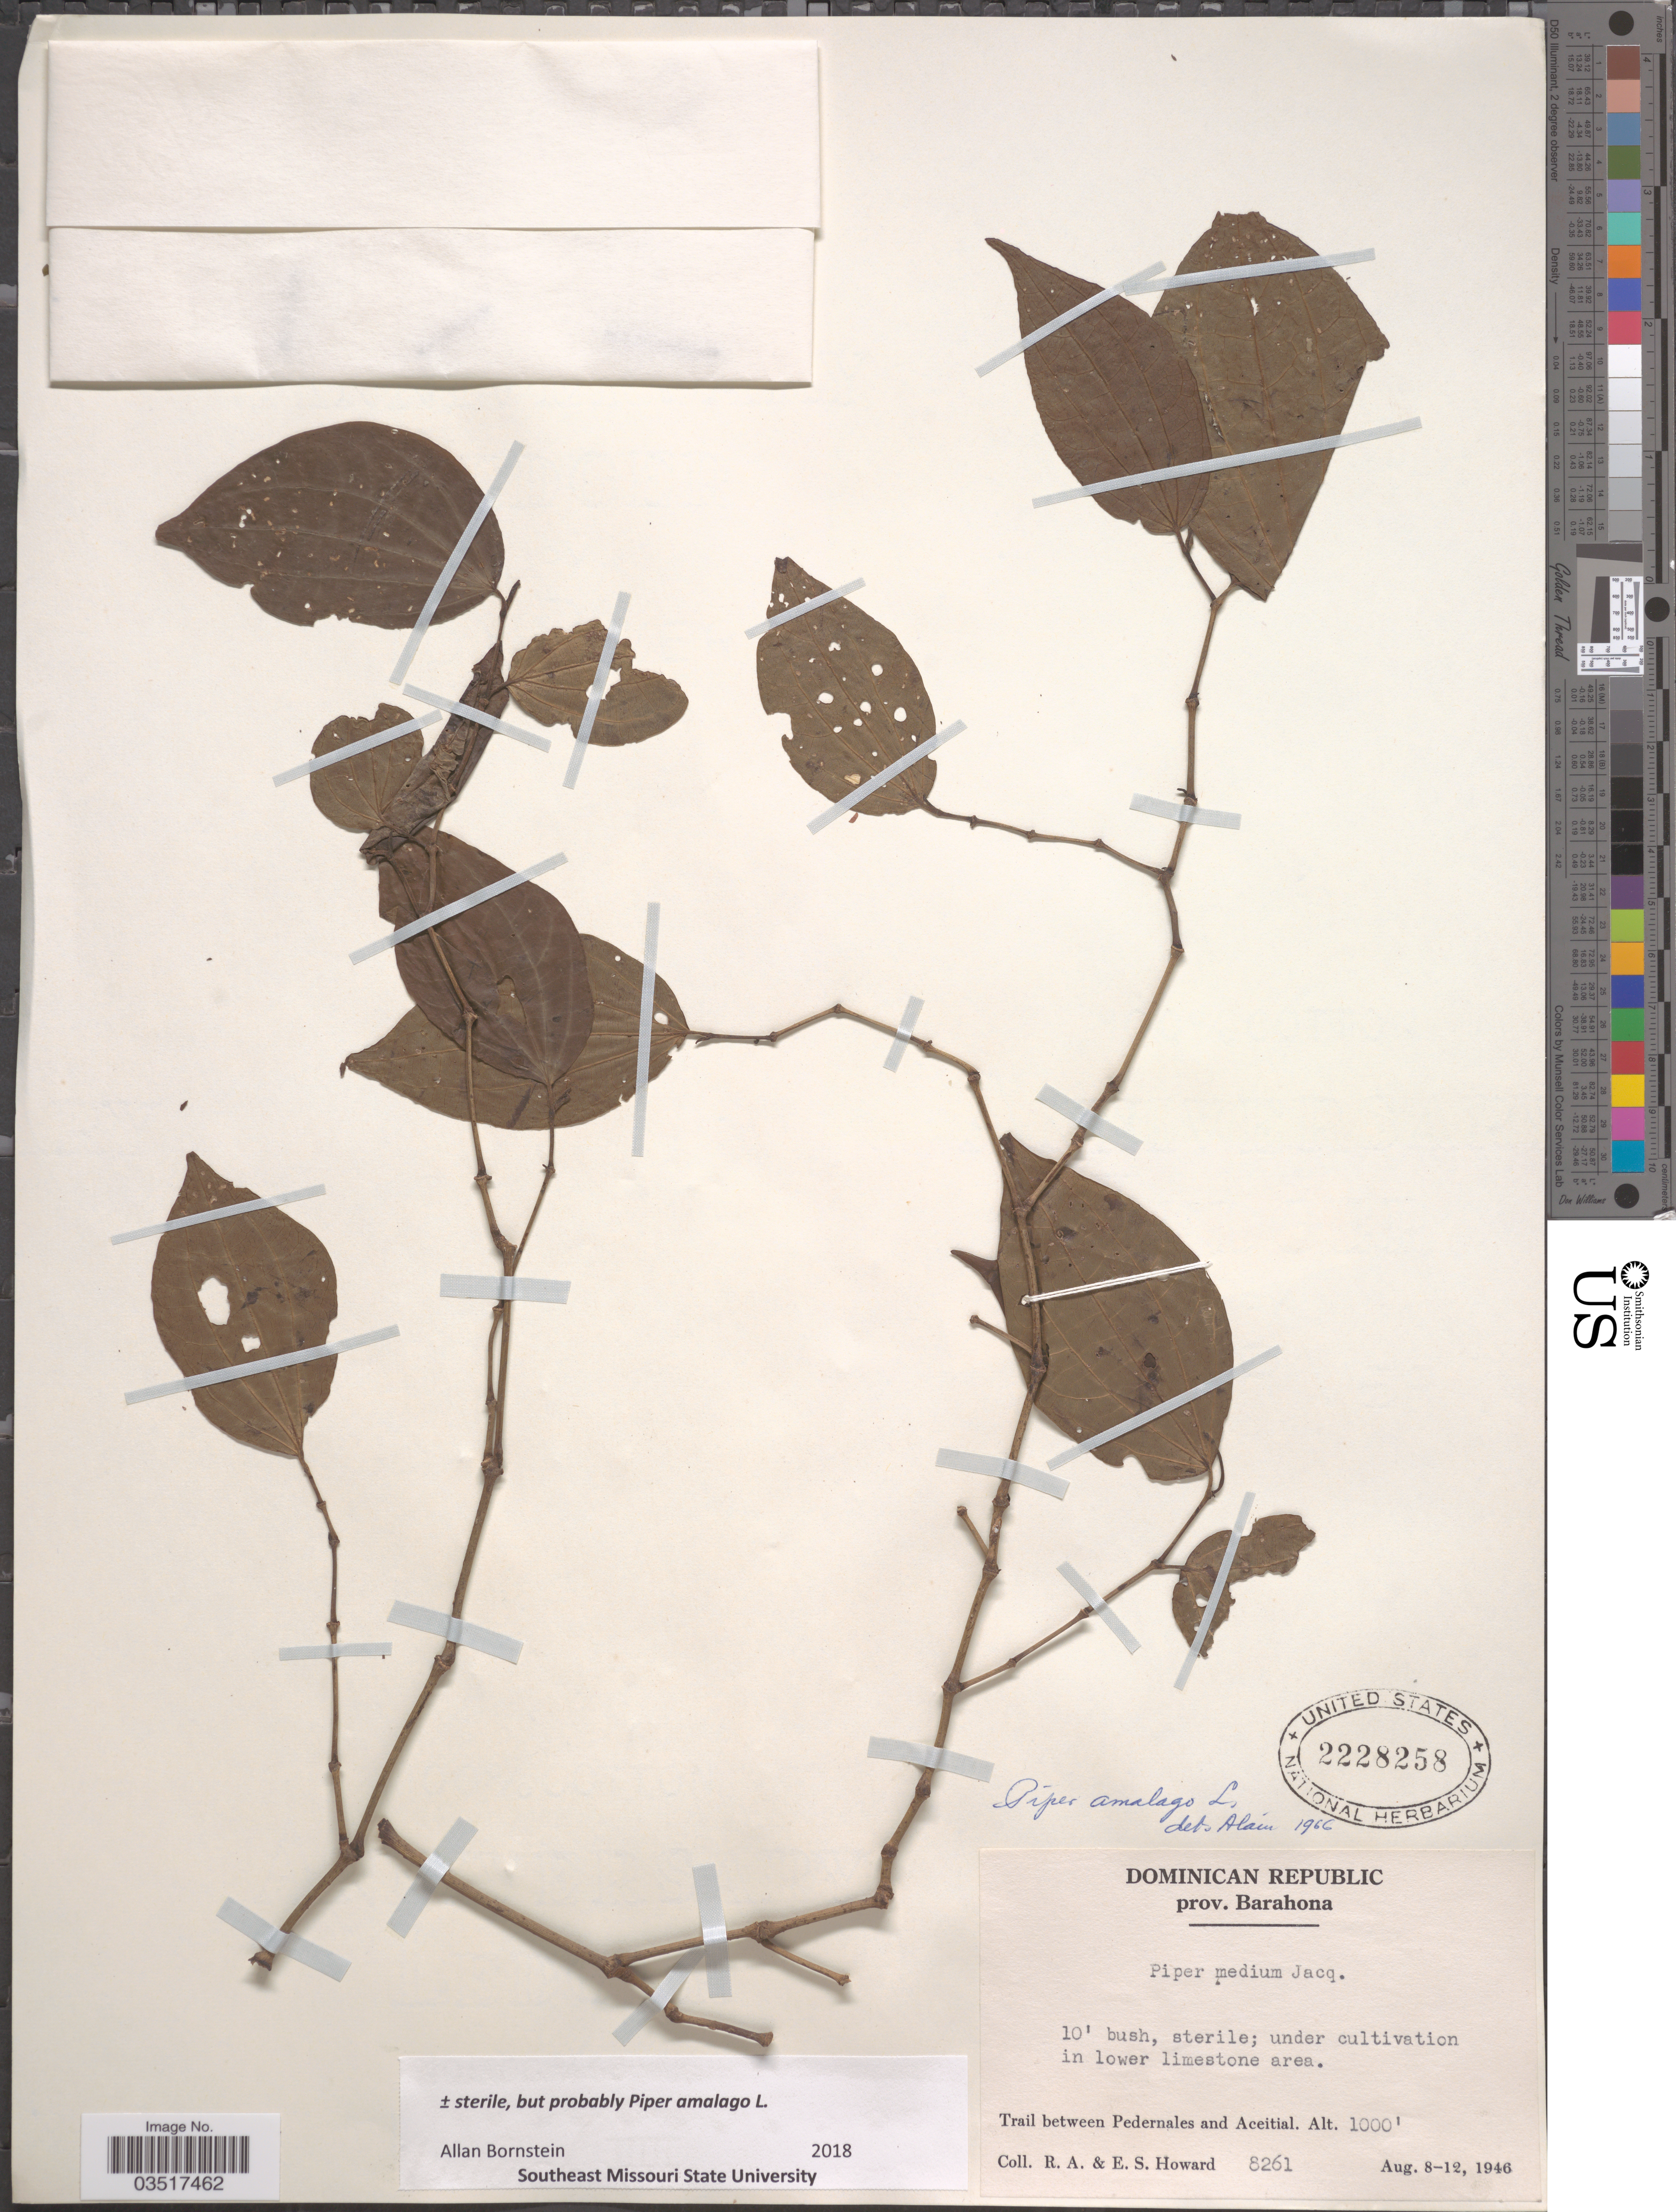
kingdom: Plantae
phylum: Tracheophyta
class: Magnoliopsida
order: Piperales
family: Piperaceae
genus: Piper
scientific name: Piper amalago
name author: L.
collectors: R. A. Howard & E. S. Howard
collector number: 8261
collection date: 1946-08-08/1946-08-12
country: Dominican Republic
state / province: Barahona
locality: Trail between Pedernales and Aceitial.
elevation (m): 305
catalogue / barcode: US 2228258